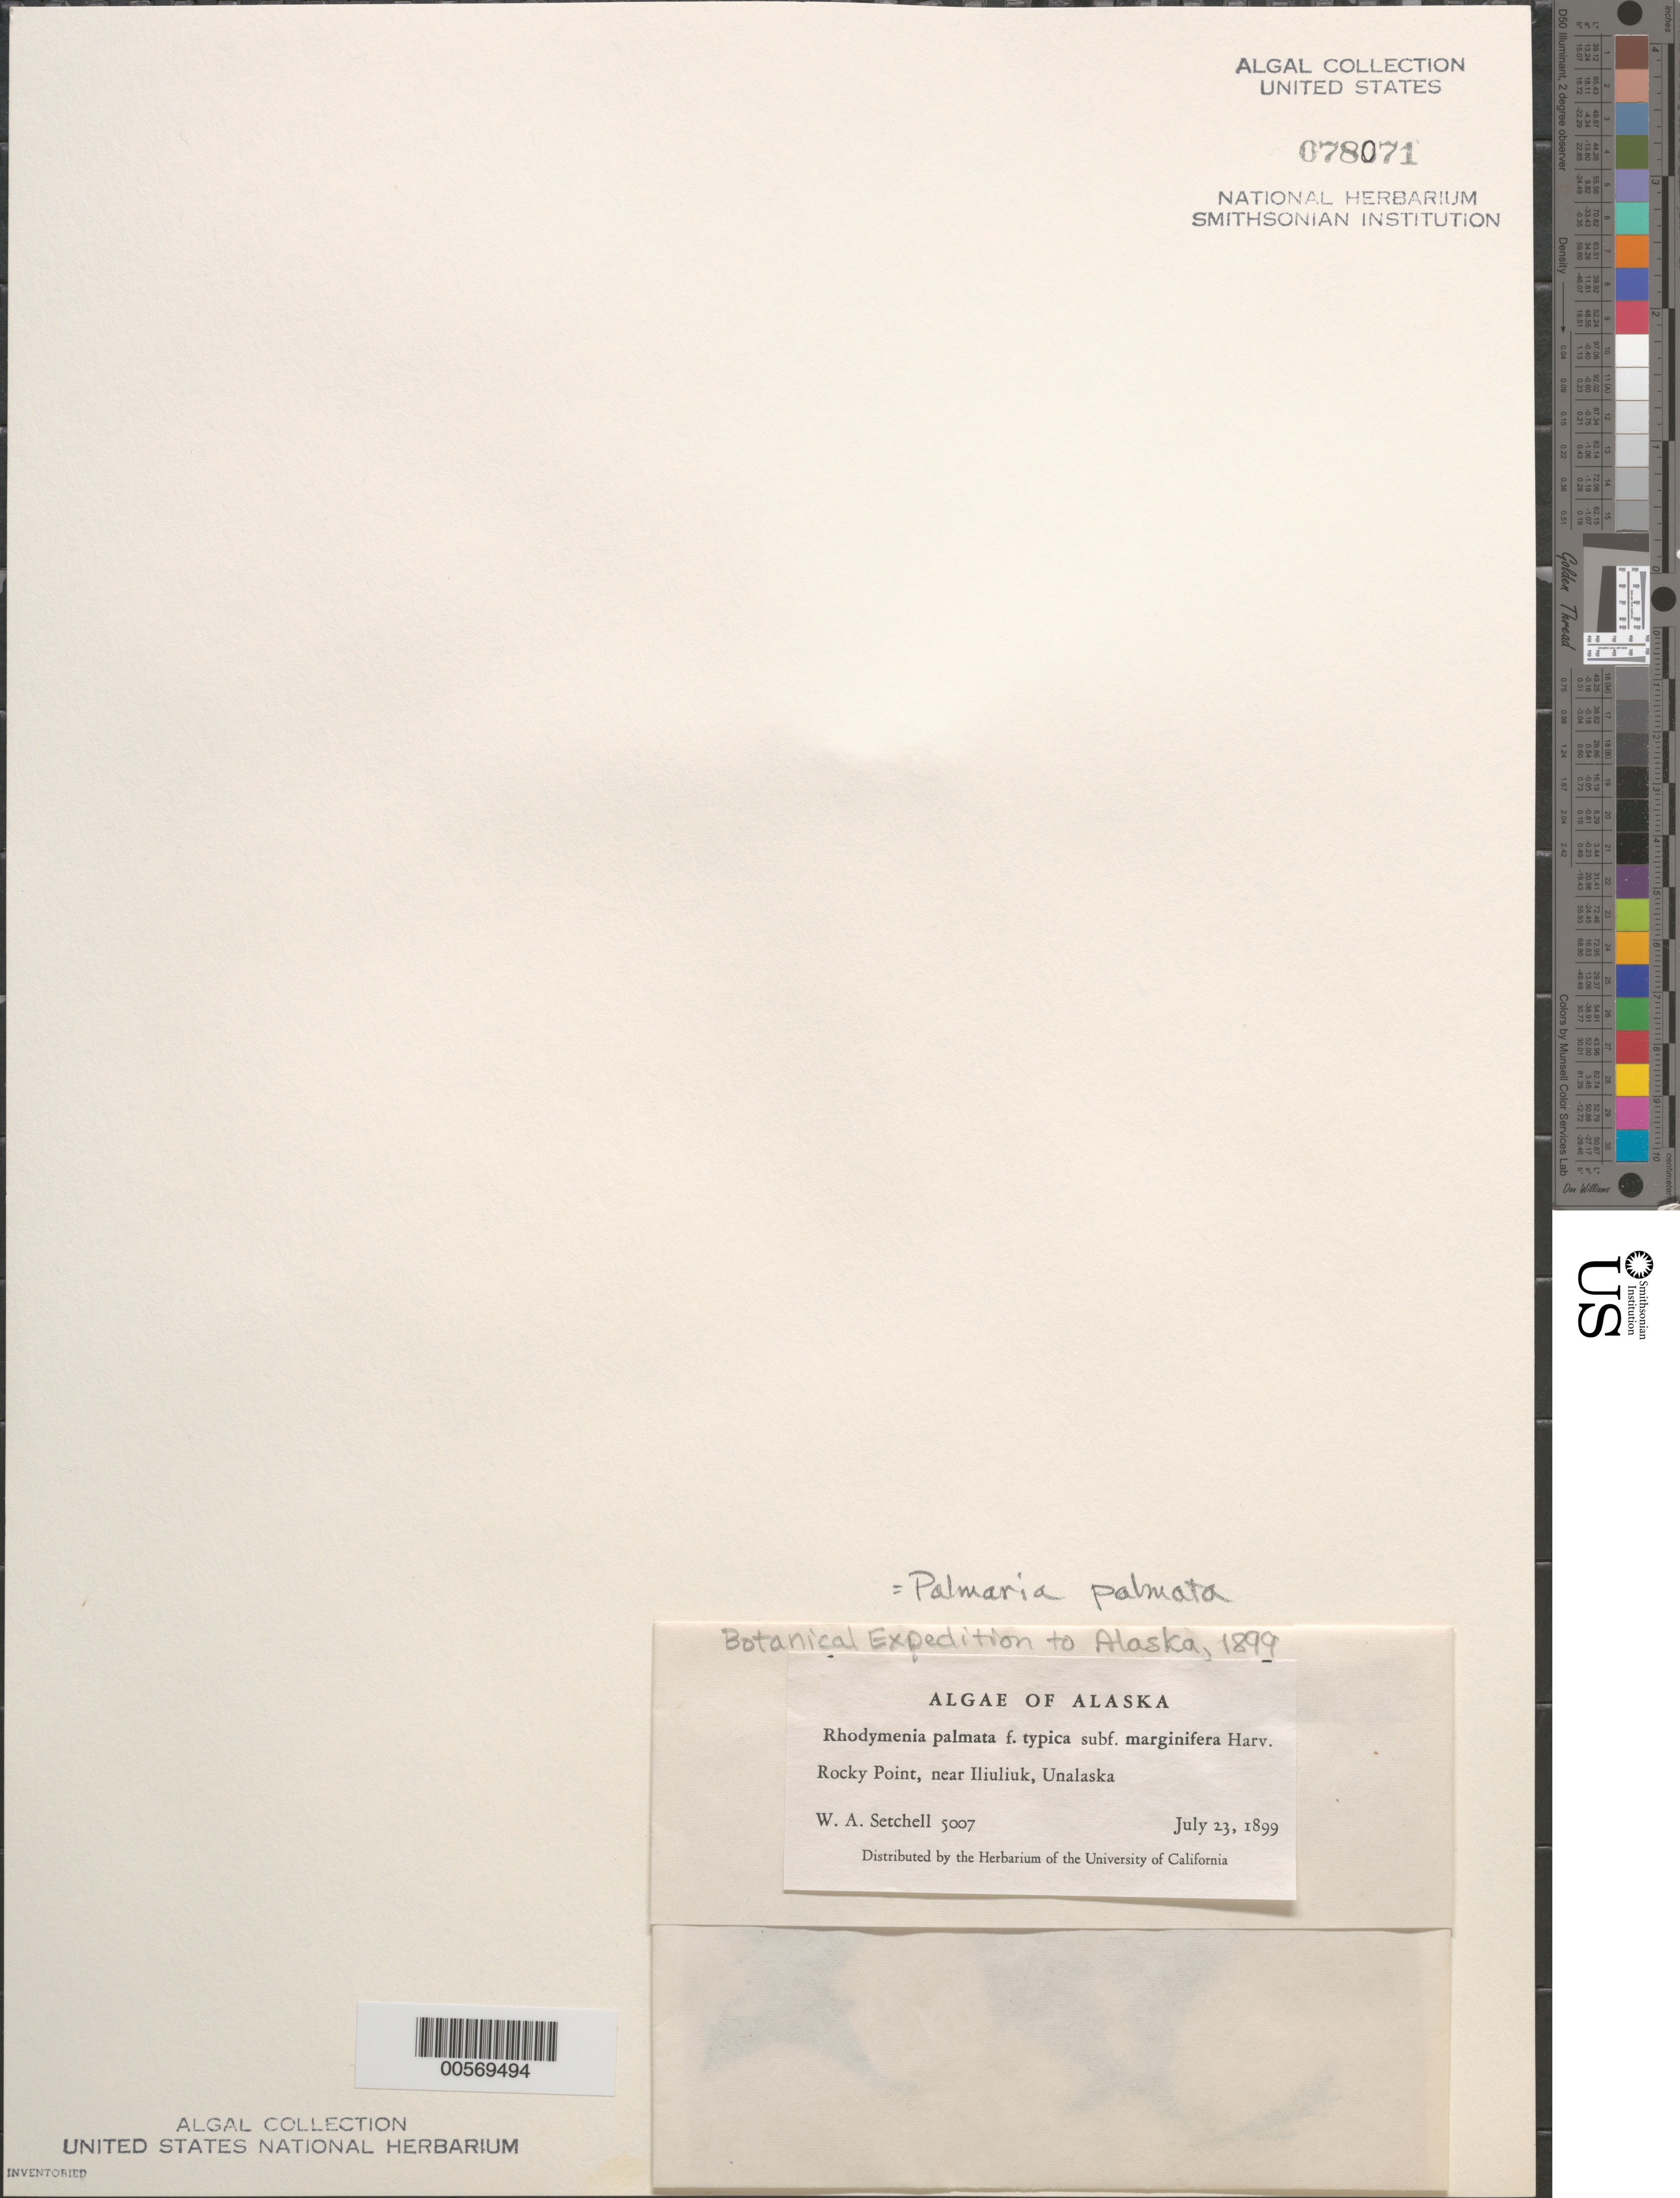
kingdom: Plantae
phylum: Rhodophyta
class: Florideophyceae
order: Palmariales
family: Palmariaceae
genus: Palmaria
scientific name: Palmaria palmata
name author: (L.) F. Weber & D. Mohr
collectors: W. Setchell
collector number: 5007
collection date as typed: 23 Jul 1899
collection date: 1899-07-23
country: United States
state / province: Alaska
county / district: Aleutian Islands Division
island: Unalaska Island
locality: Rocky Point, near Unalaska (Iliuliuk)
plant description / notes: Botanical Expedition to Alaska, 1899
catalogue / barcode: US 78071